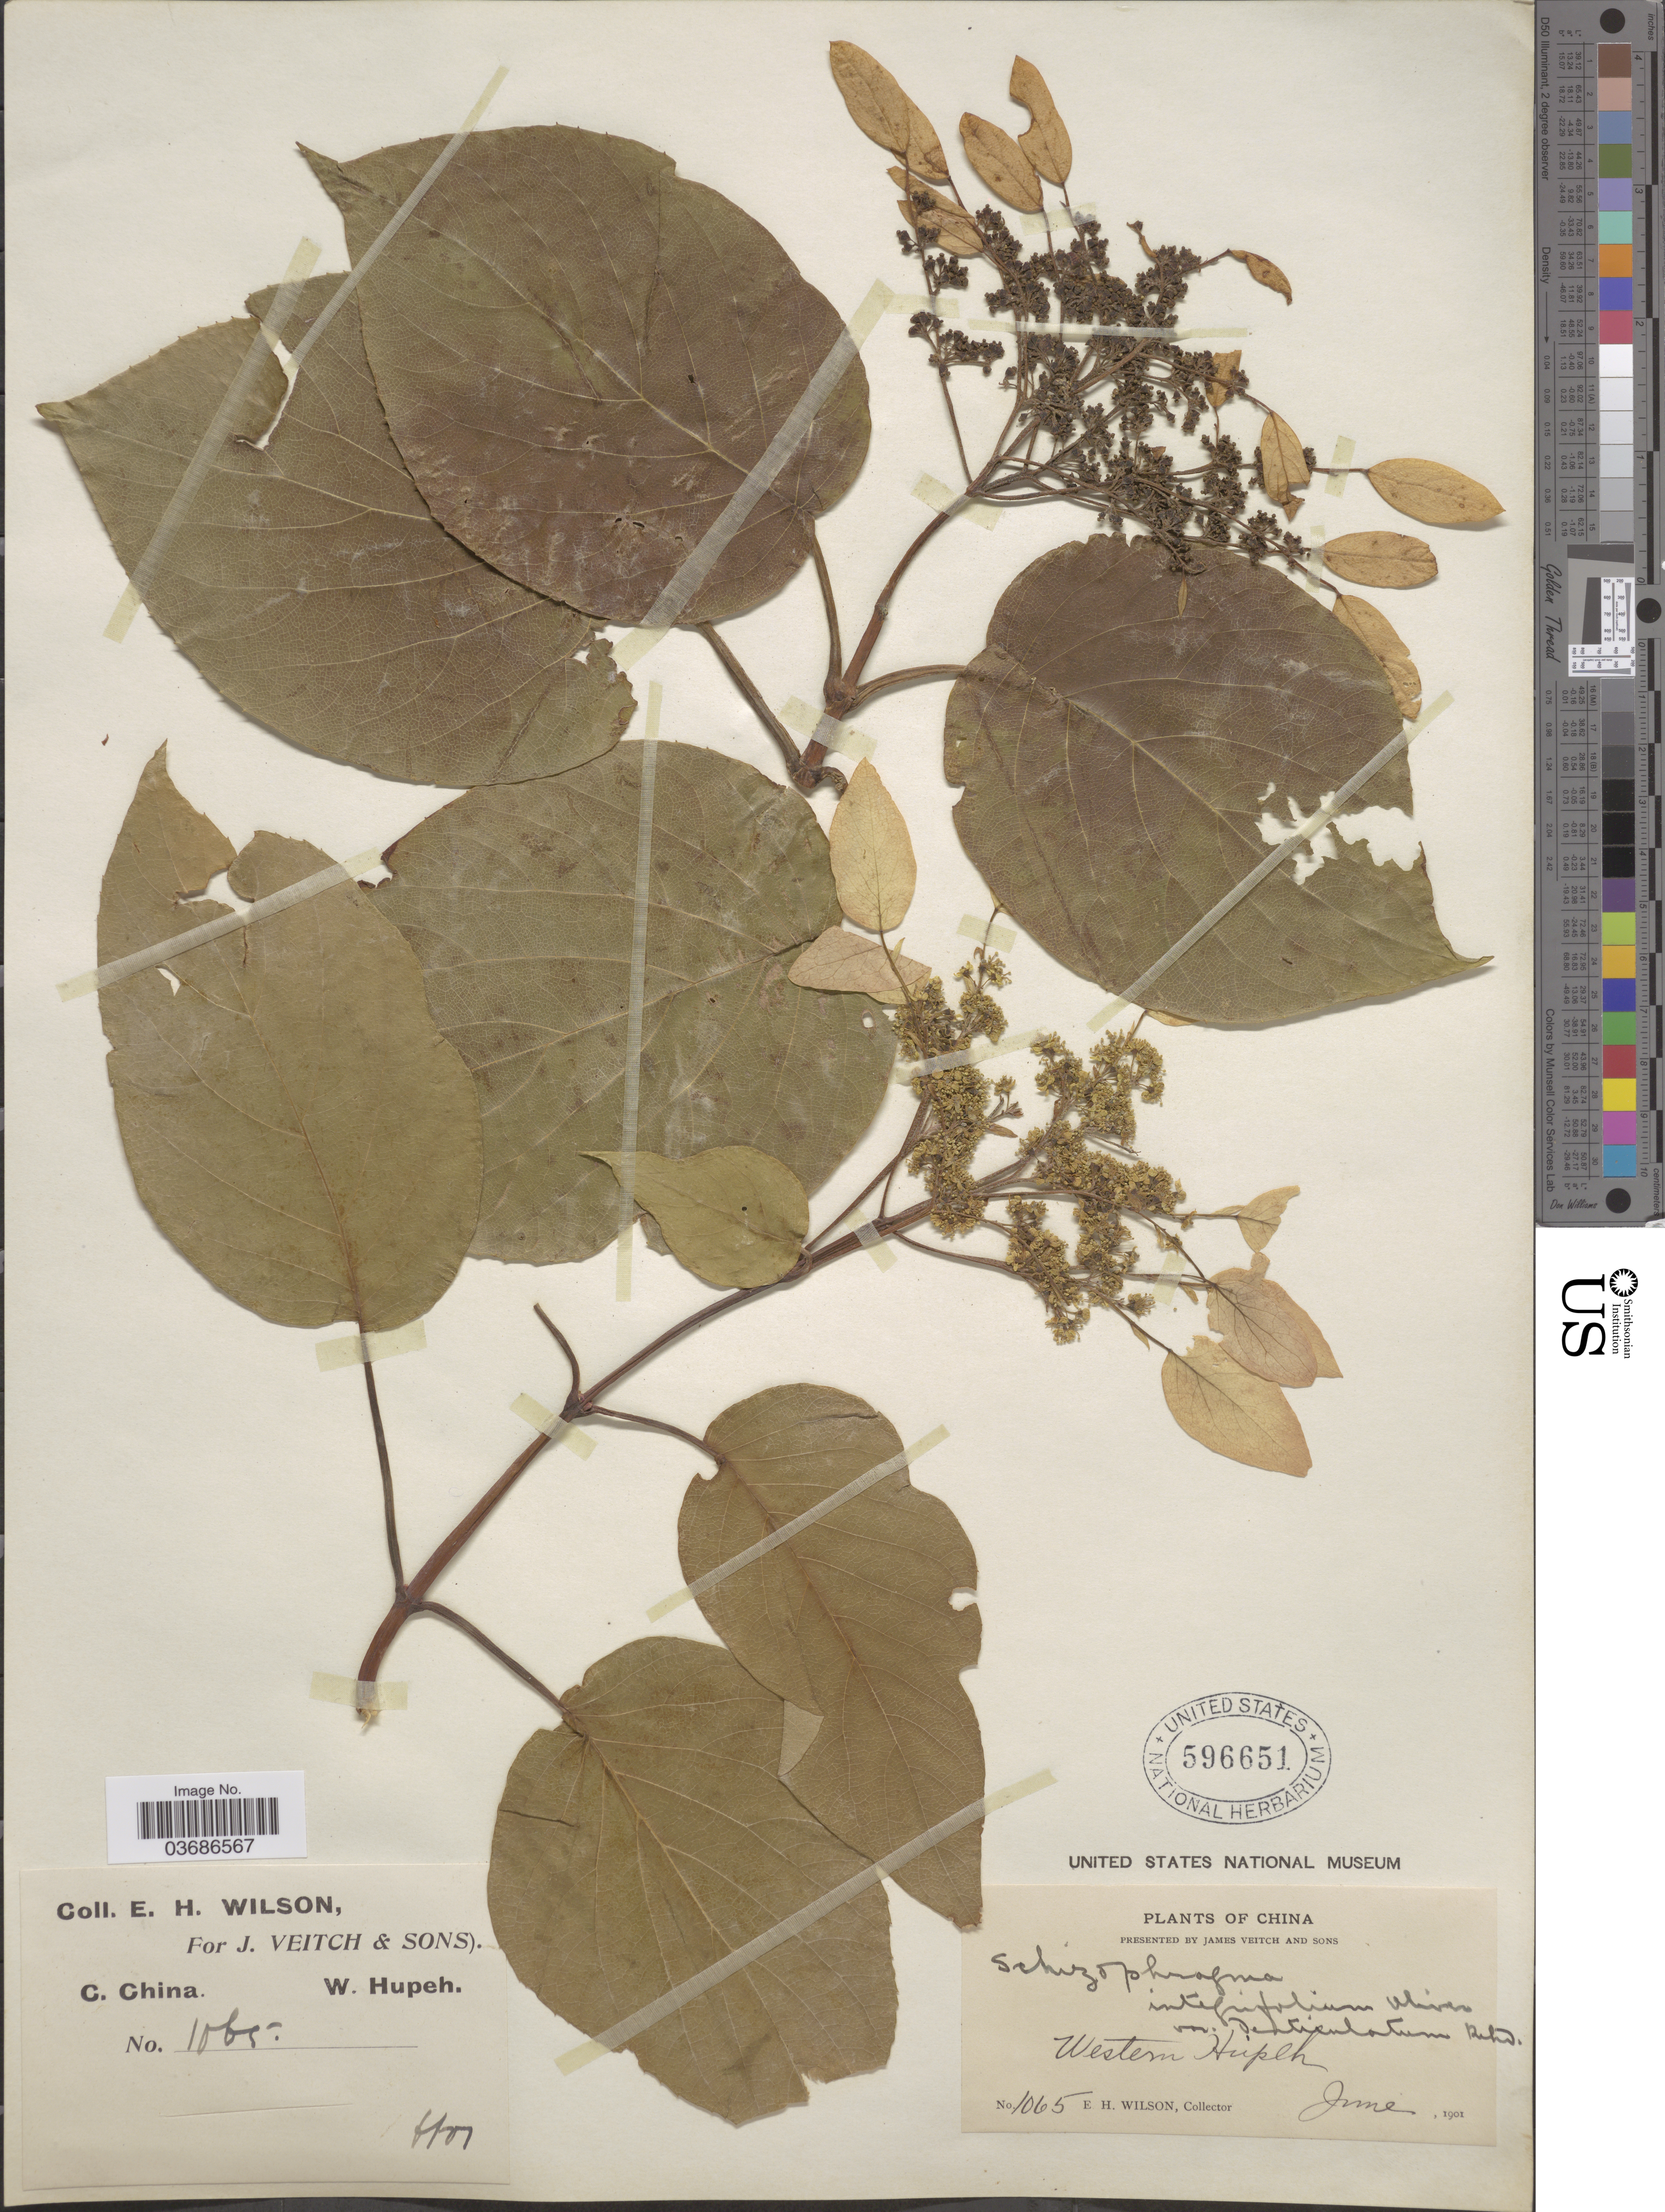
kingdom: Plantae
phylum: Tracheophyta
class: Magnoliopsida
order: Cornales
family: Hydrangeaceae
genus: Hydrangea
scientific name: Hydrangea ampla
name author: (Chun) Y. De Smet & Granados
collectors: E. Wilson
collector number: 1065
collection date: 1901-06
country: China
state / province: Hubei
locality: C. China. W. Hupeh. Western Hupeh.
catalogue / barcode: US 596651